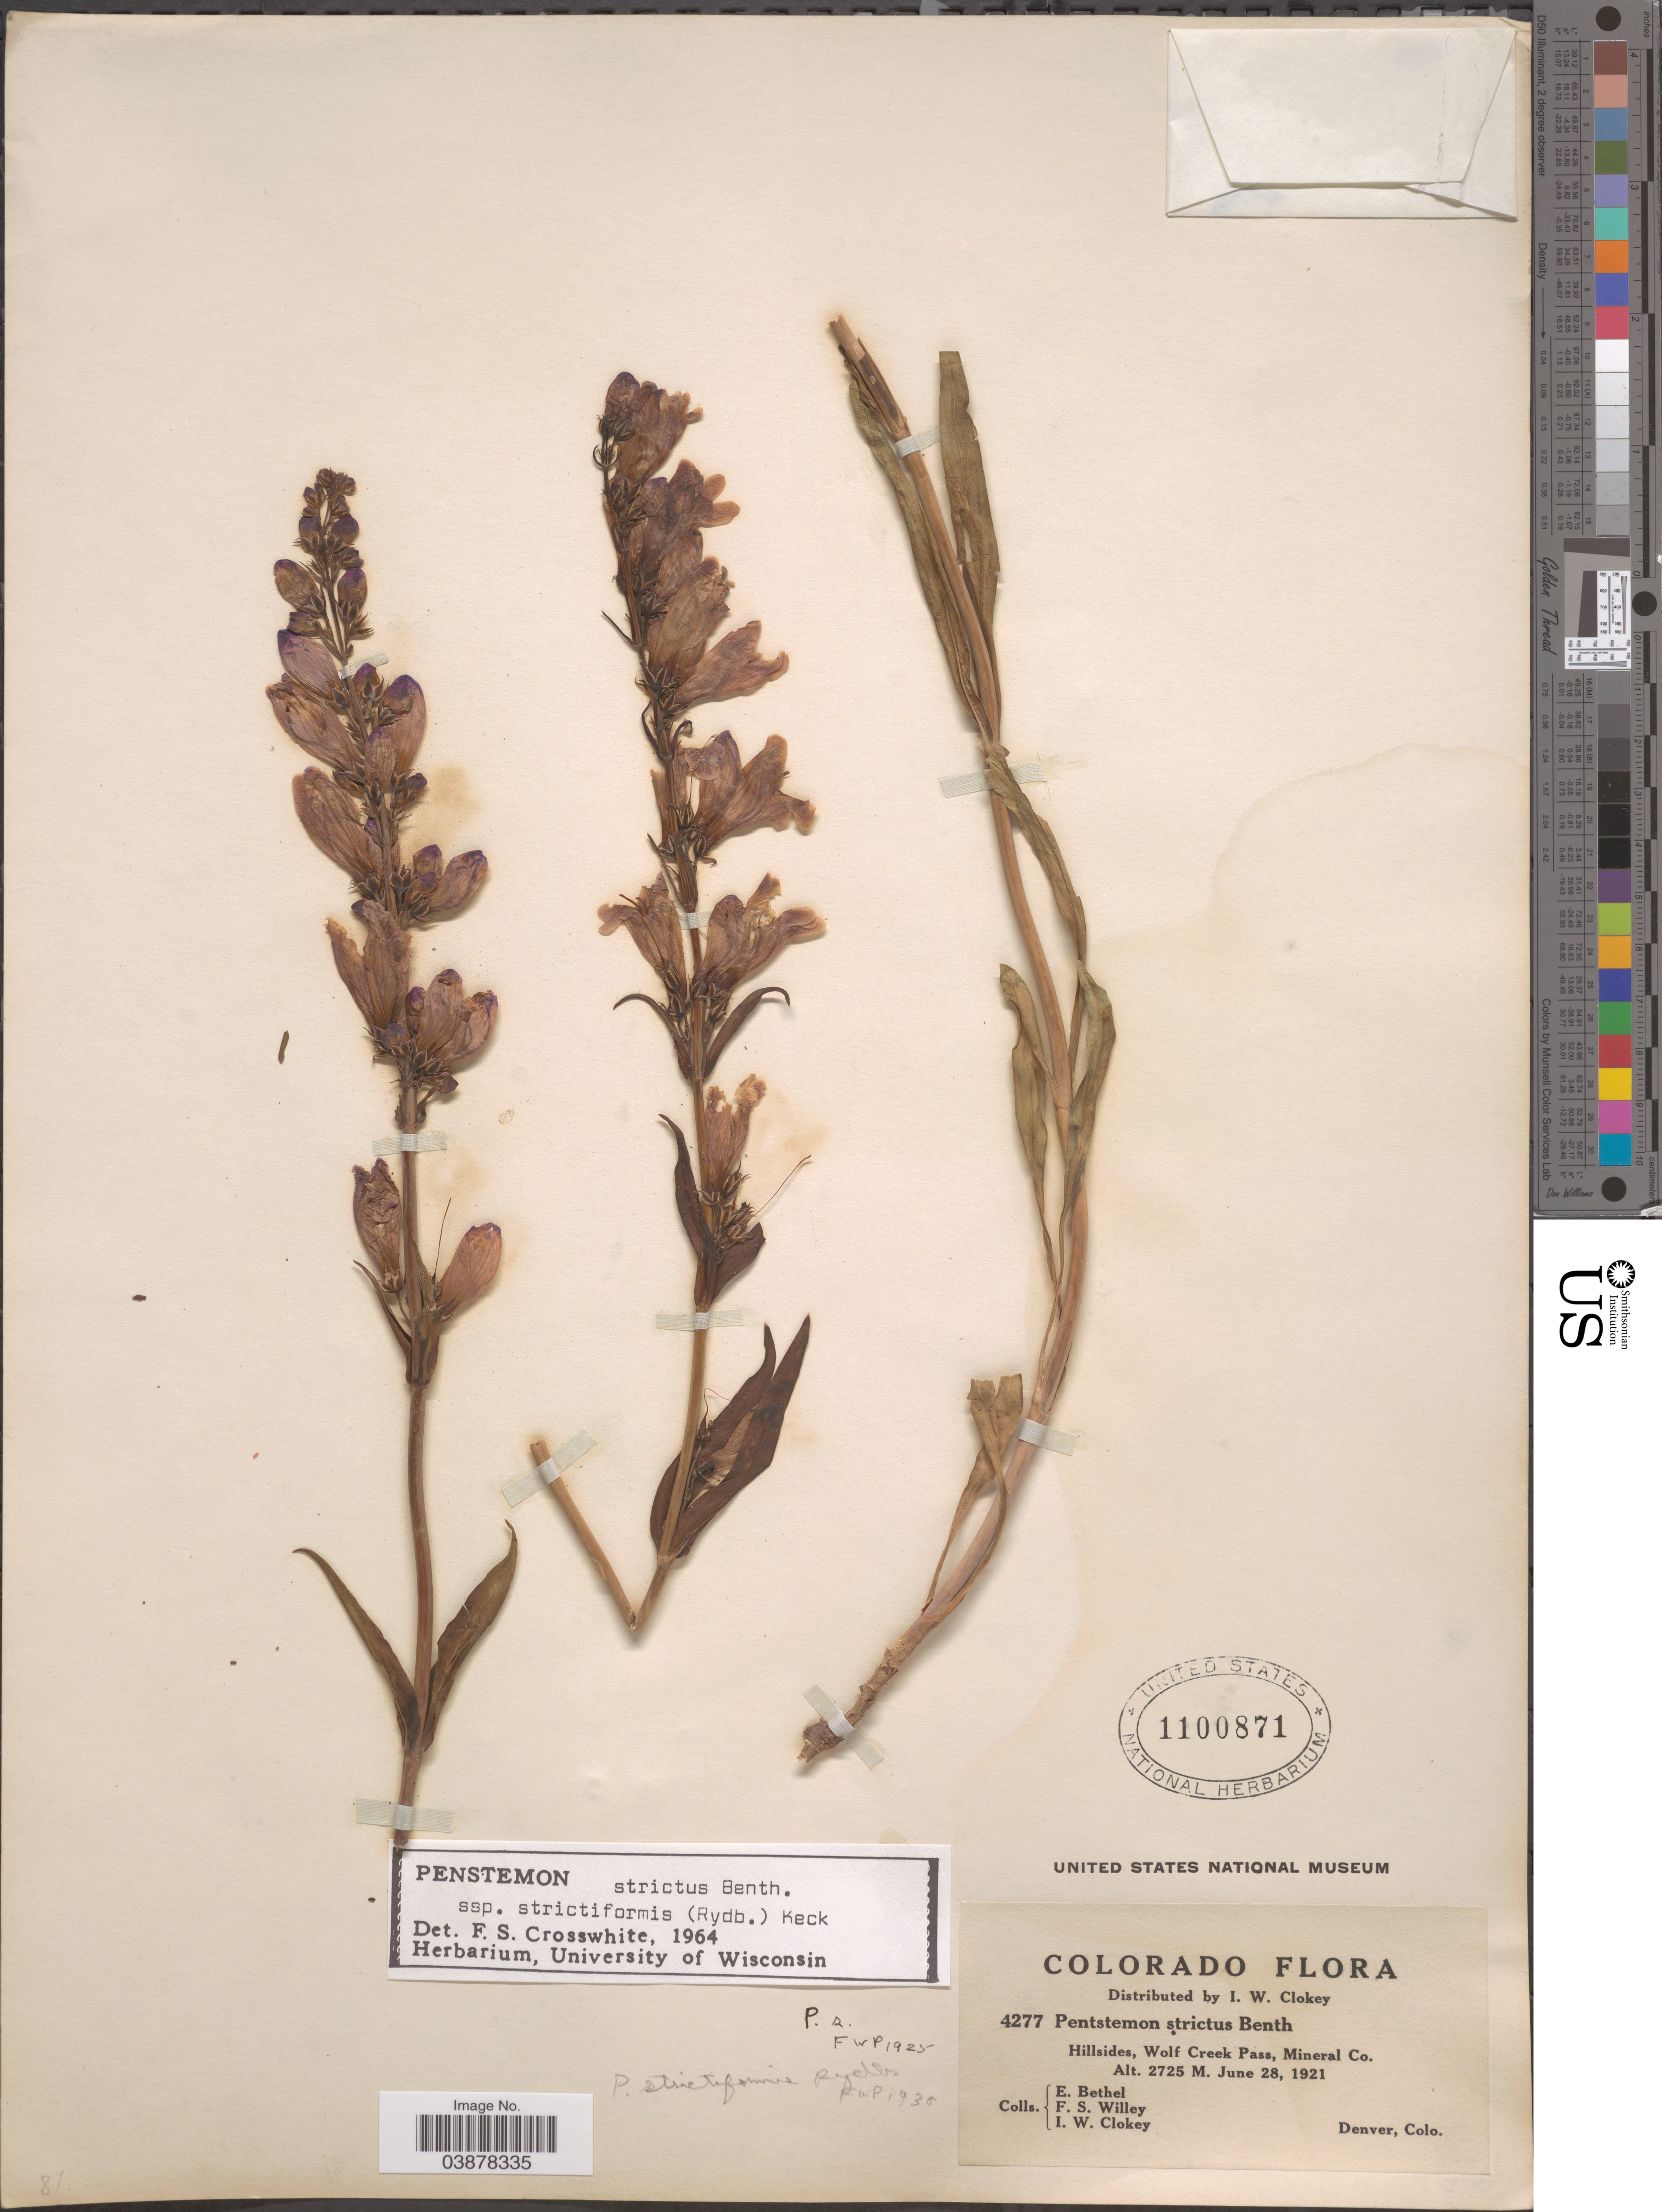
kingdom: Plantae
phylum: Tracheophyta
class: Magnoliopsida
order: Lamiales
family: Plantaginaceae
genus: Penstemon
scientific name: Penstemon strictus subsp. strictiformis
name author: (Rydb.) D.D. Keck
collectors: E. Bethel, F. Willey & I. W. Clokey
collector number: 4277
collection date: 1921-06-28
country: United States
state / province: Colorado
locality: Hillsides, Wolf Creek Pass, Mineral Co.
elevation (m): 2725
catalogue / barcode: US 1100871